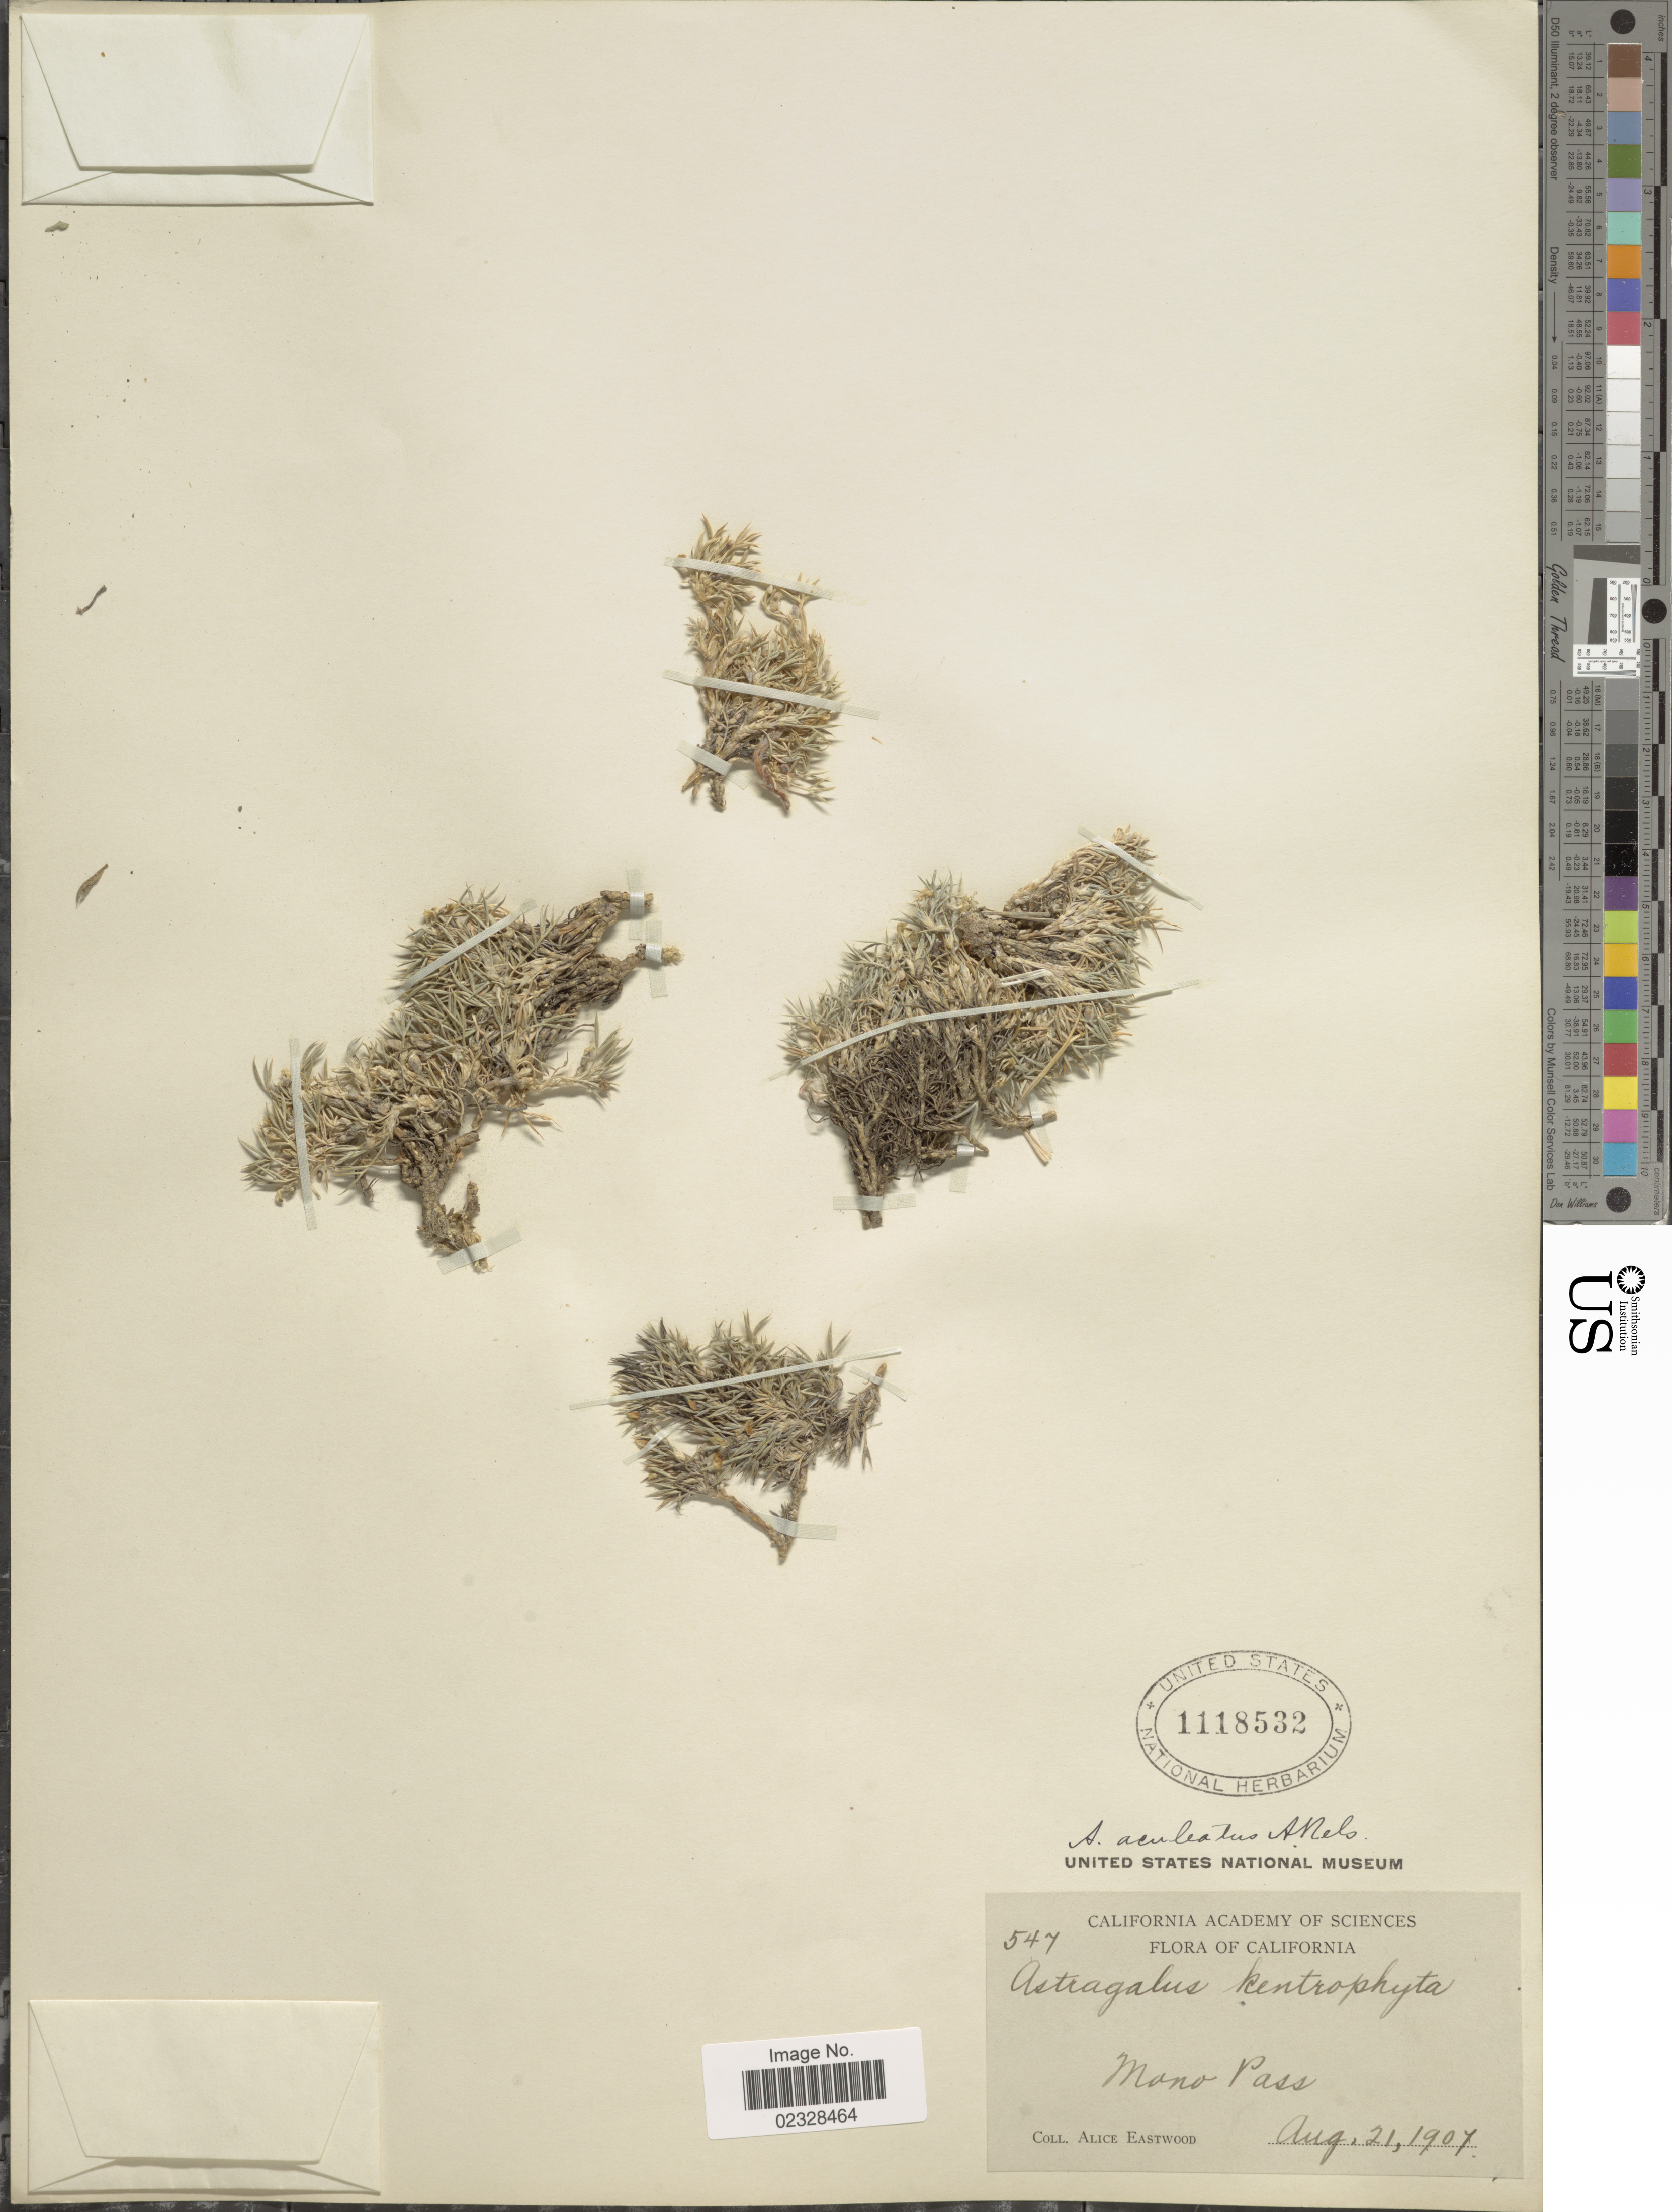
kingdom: Plantae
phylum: Tracheophyta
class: Magnoliopsida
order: Fabales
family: Fabaceae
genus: Astragalus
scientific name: Astragalus aculeatus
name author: A. Nelson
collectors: A. Eastwood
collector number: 547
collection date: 1907-08-21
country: United States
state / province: California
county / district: Mono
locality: Mono Pass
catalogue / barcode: US 1118532